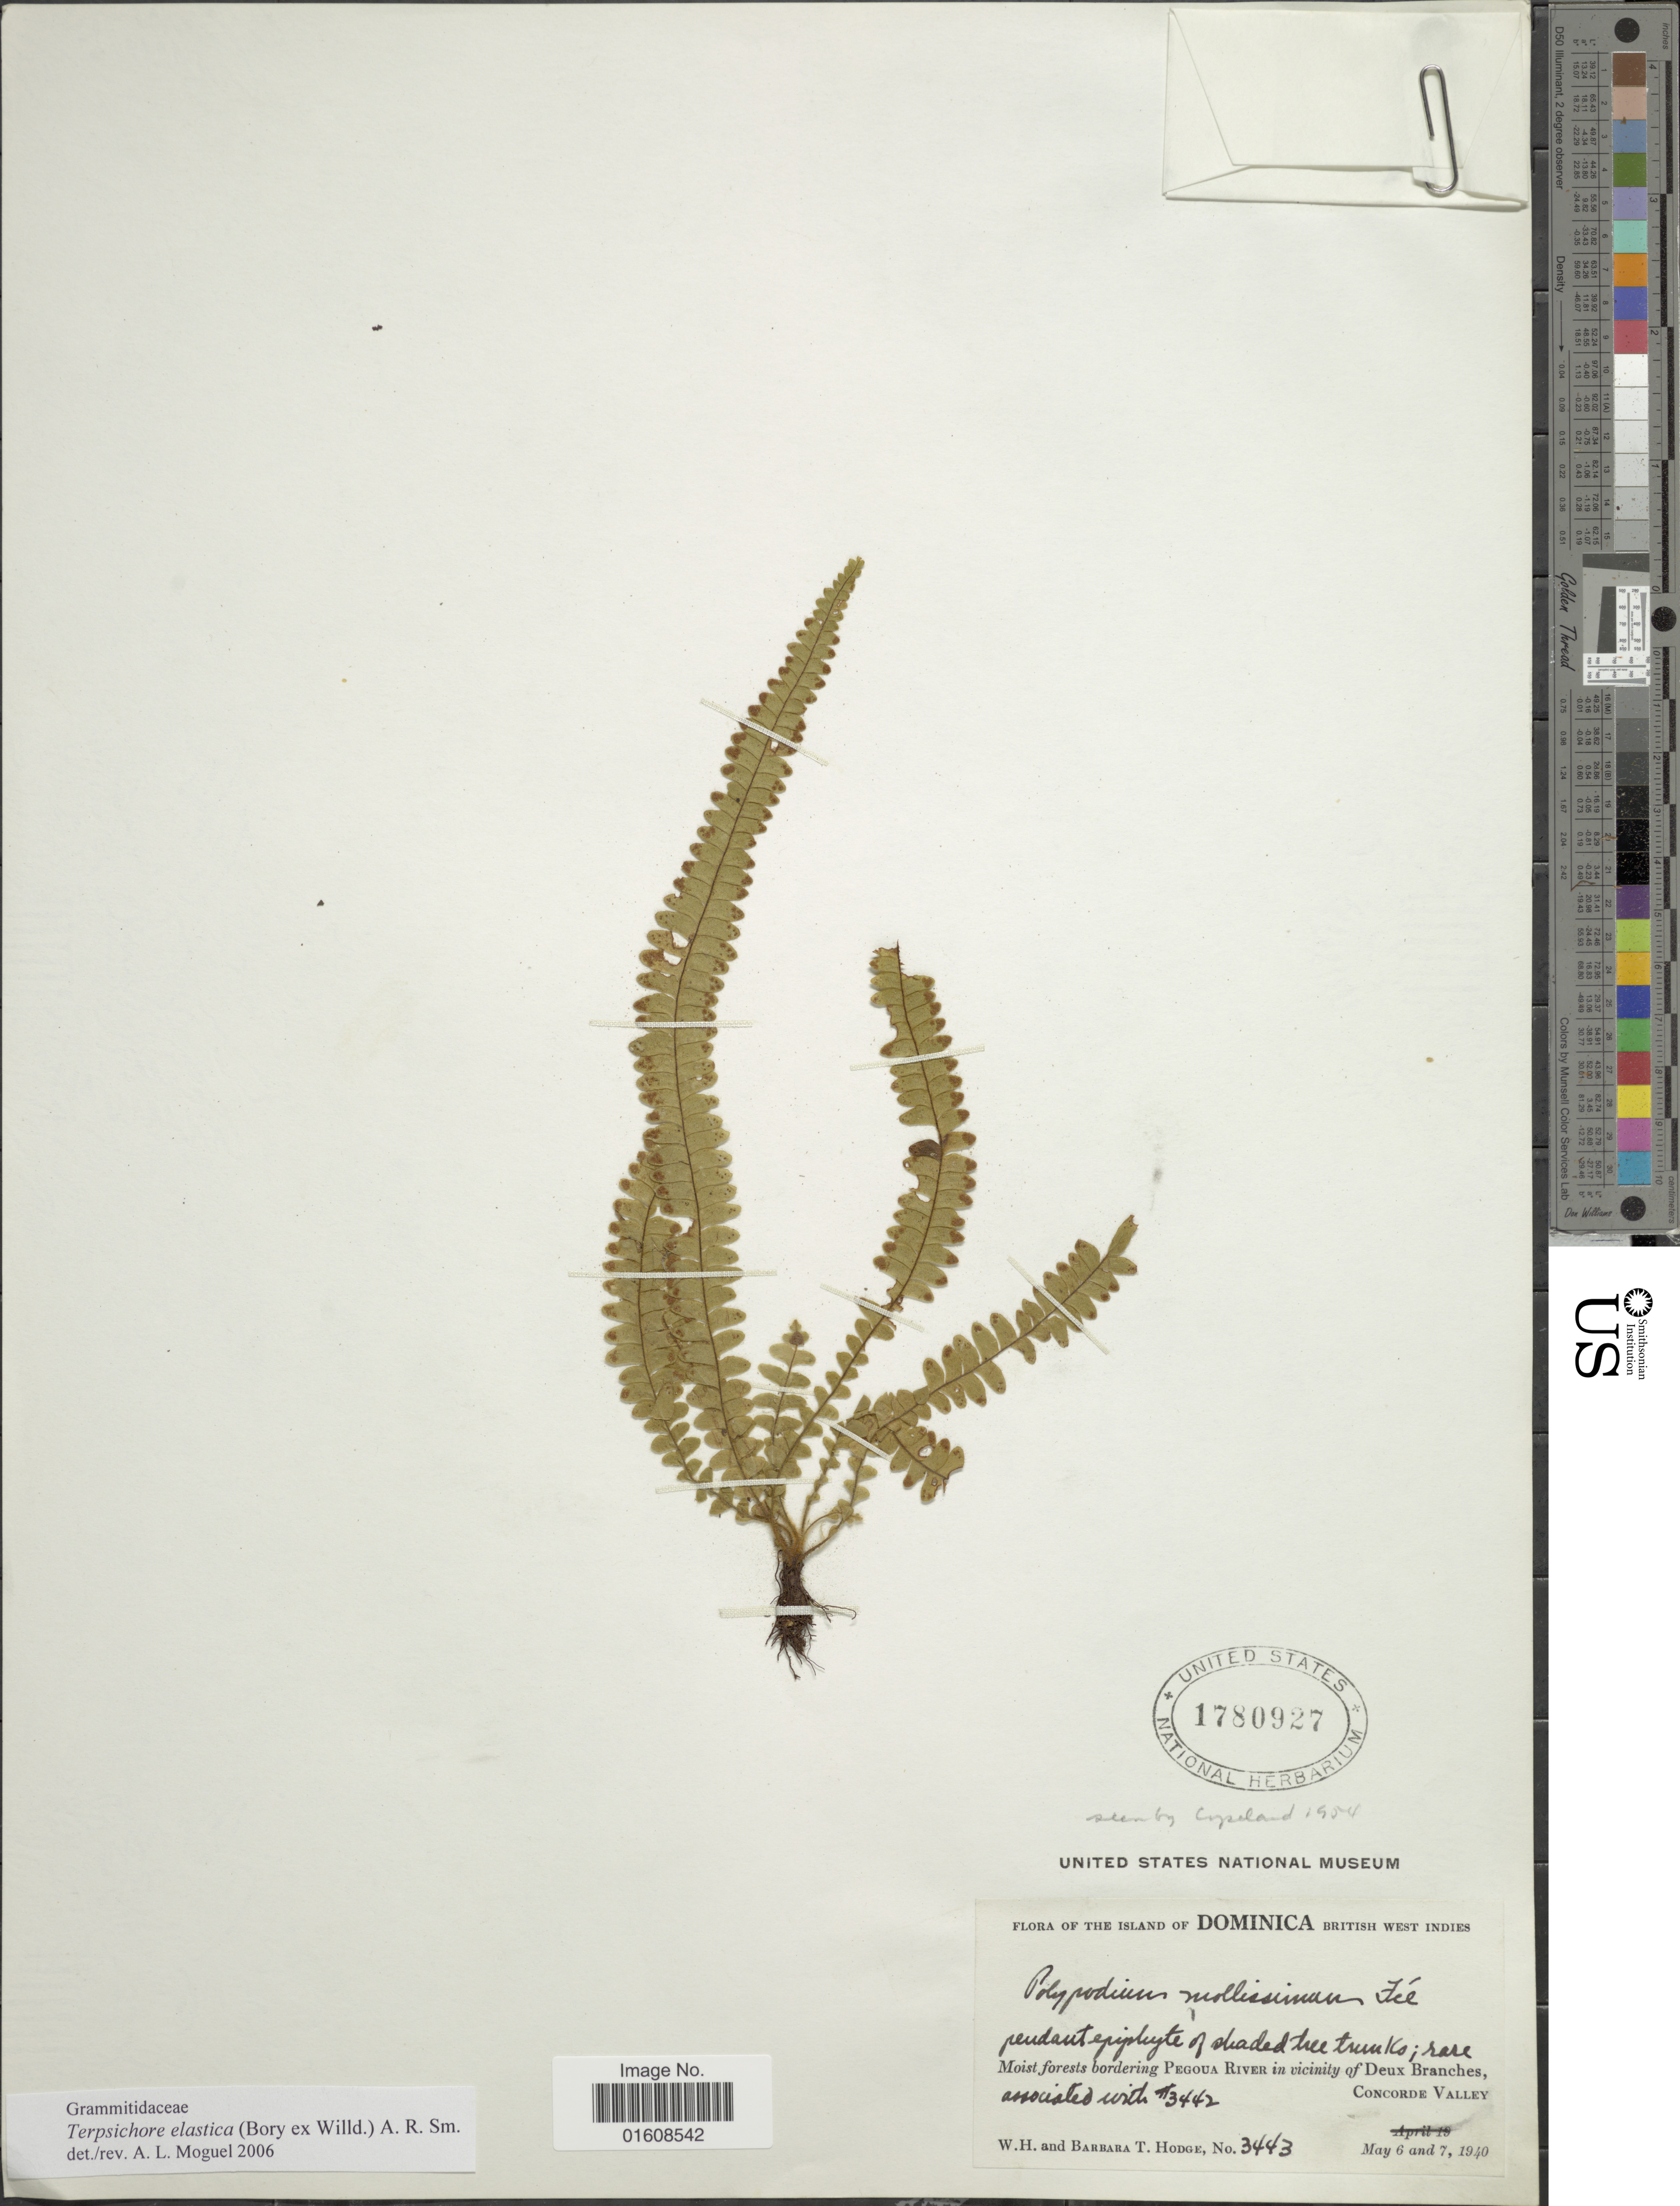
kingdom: Plantae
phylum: Tracheophyta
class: Polypodiopsida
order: Polypodiales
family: Polypodiaceae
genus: Alansmia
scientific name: Alansmia elastica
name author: (Bory ex Willd.) Moguel & M. Kessler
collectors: W. Hodge & B. Hodge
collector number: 3443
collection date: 1940-05-06/1940-05-07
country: Dominica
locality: British West Indies. Moist forests bordering Pegoua River in vicinity of Deux Branches, Concorde Valley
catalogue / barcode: US 1780927